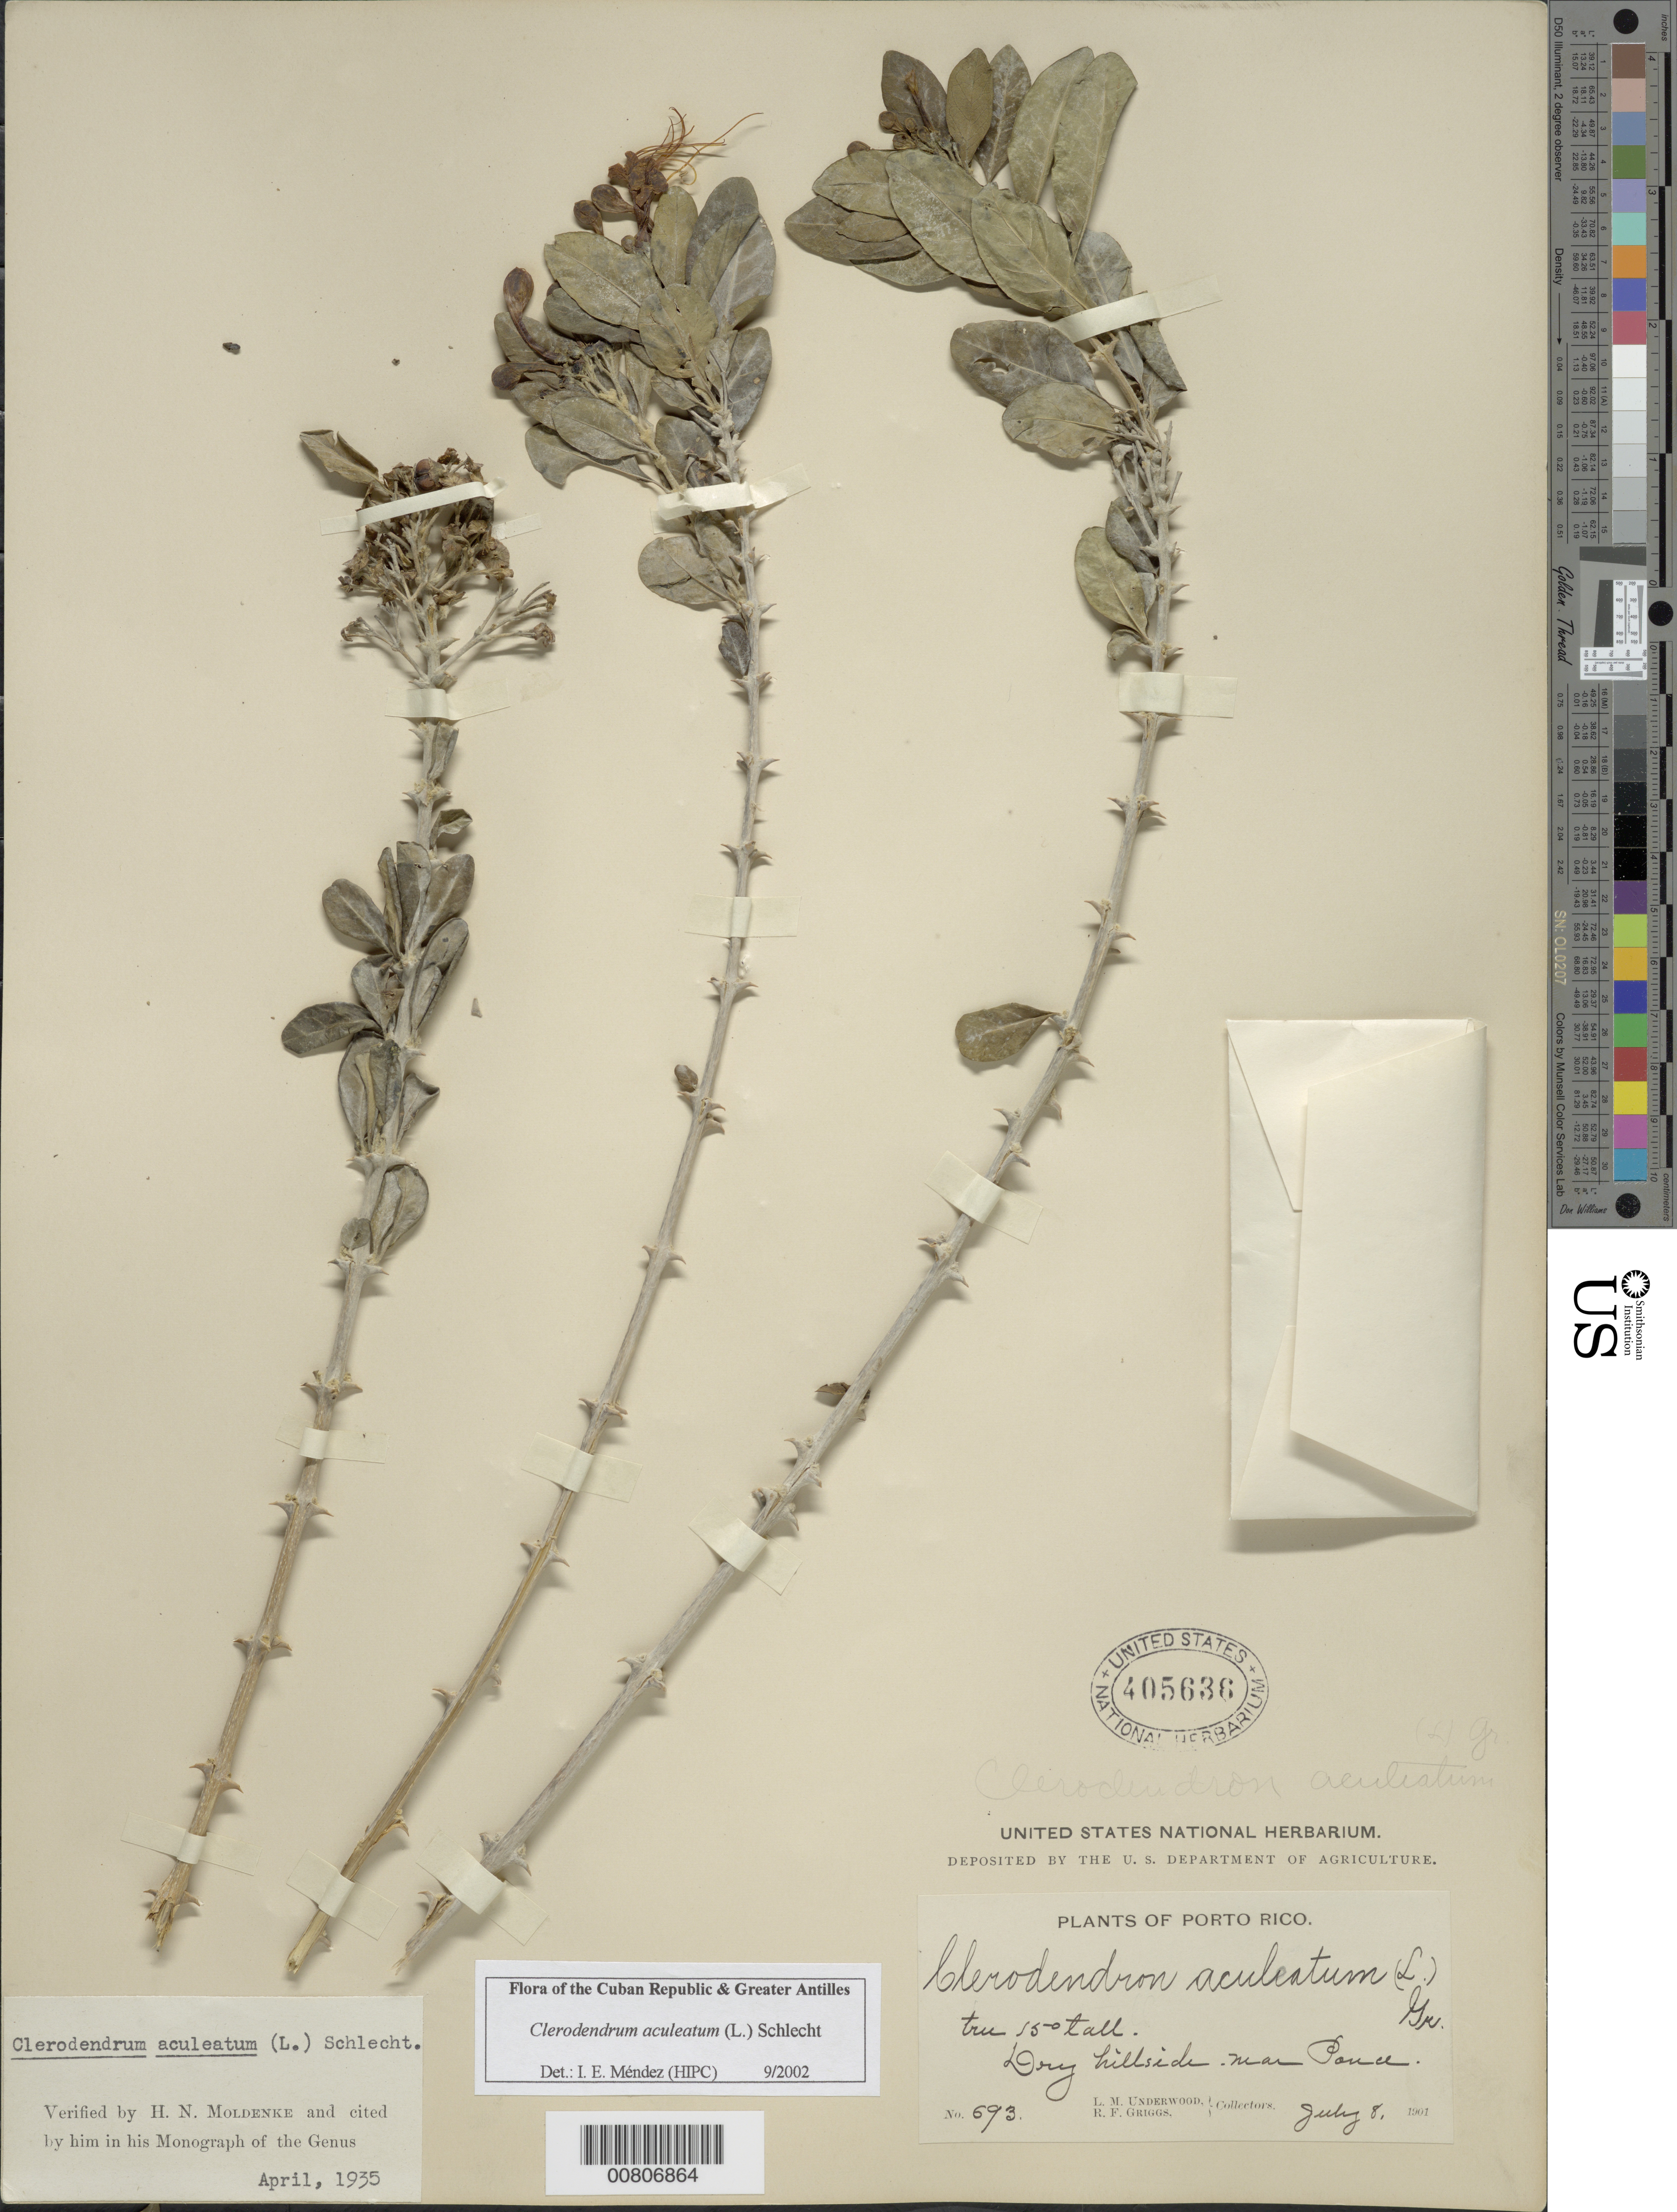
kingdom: Plantae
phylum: Tracheophyta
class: Magnoliopsida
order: Lamiales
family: Lamiaceae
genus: Clerodendrum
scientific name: Clerodendrum aculeatum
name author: (L.) Schltdl.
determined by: Méndez, Isidro E., (HIPC)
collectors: L. M. Underwood & R. F. Griggs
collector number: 693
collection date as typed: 08 Jul 1901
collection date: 1901-07-08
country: Puerto Rico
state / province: Ponce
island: Puerto Rico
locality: Ponce, near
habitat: Dry hillside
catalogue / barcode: US 405636